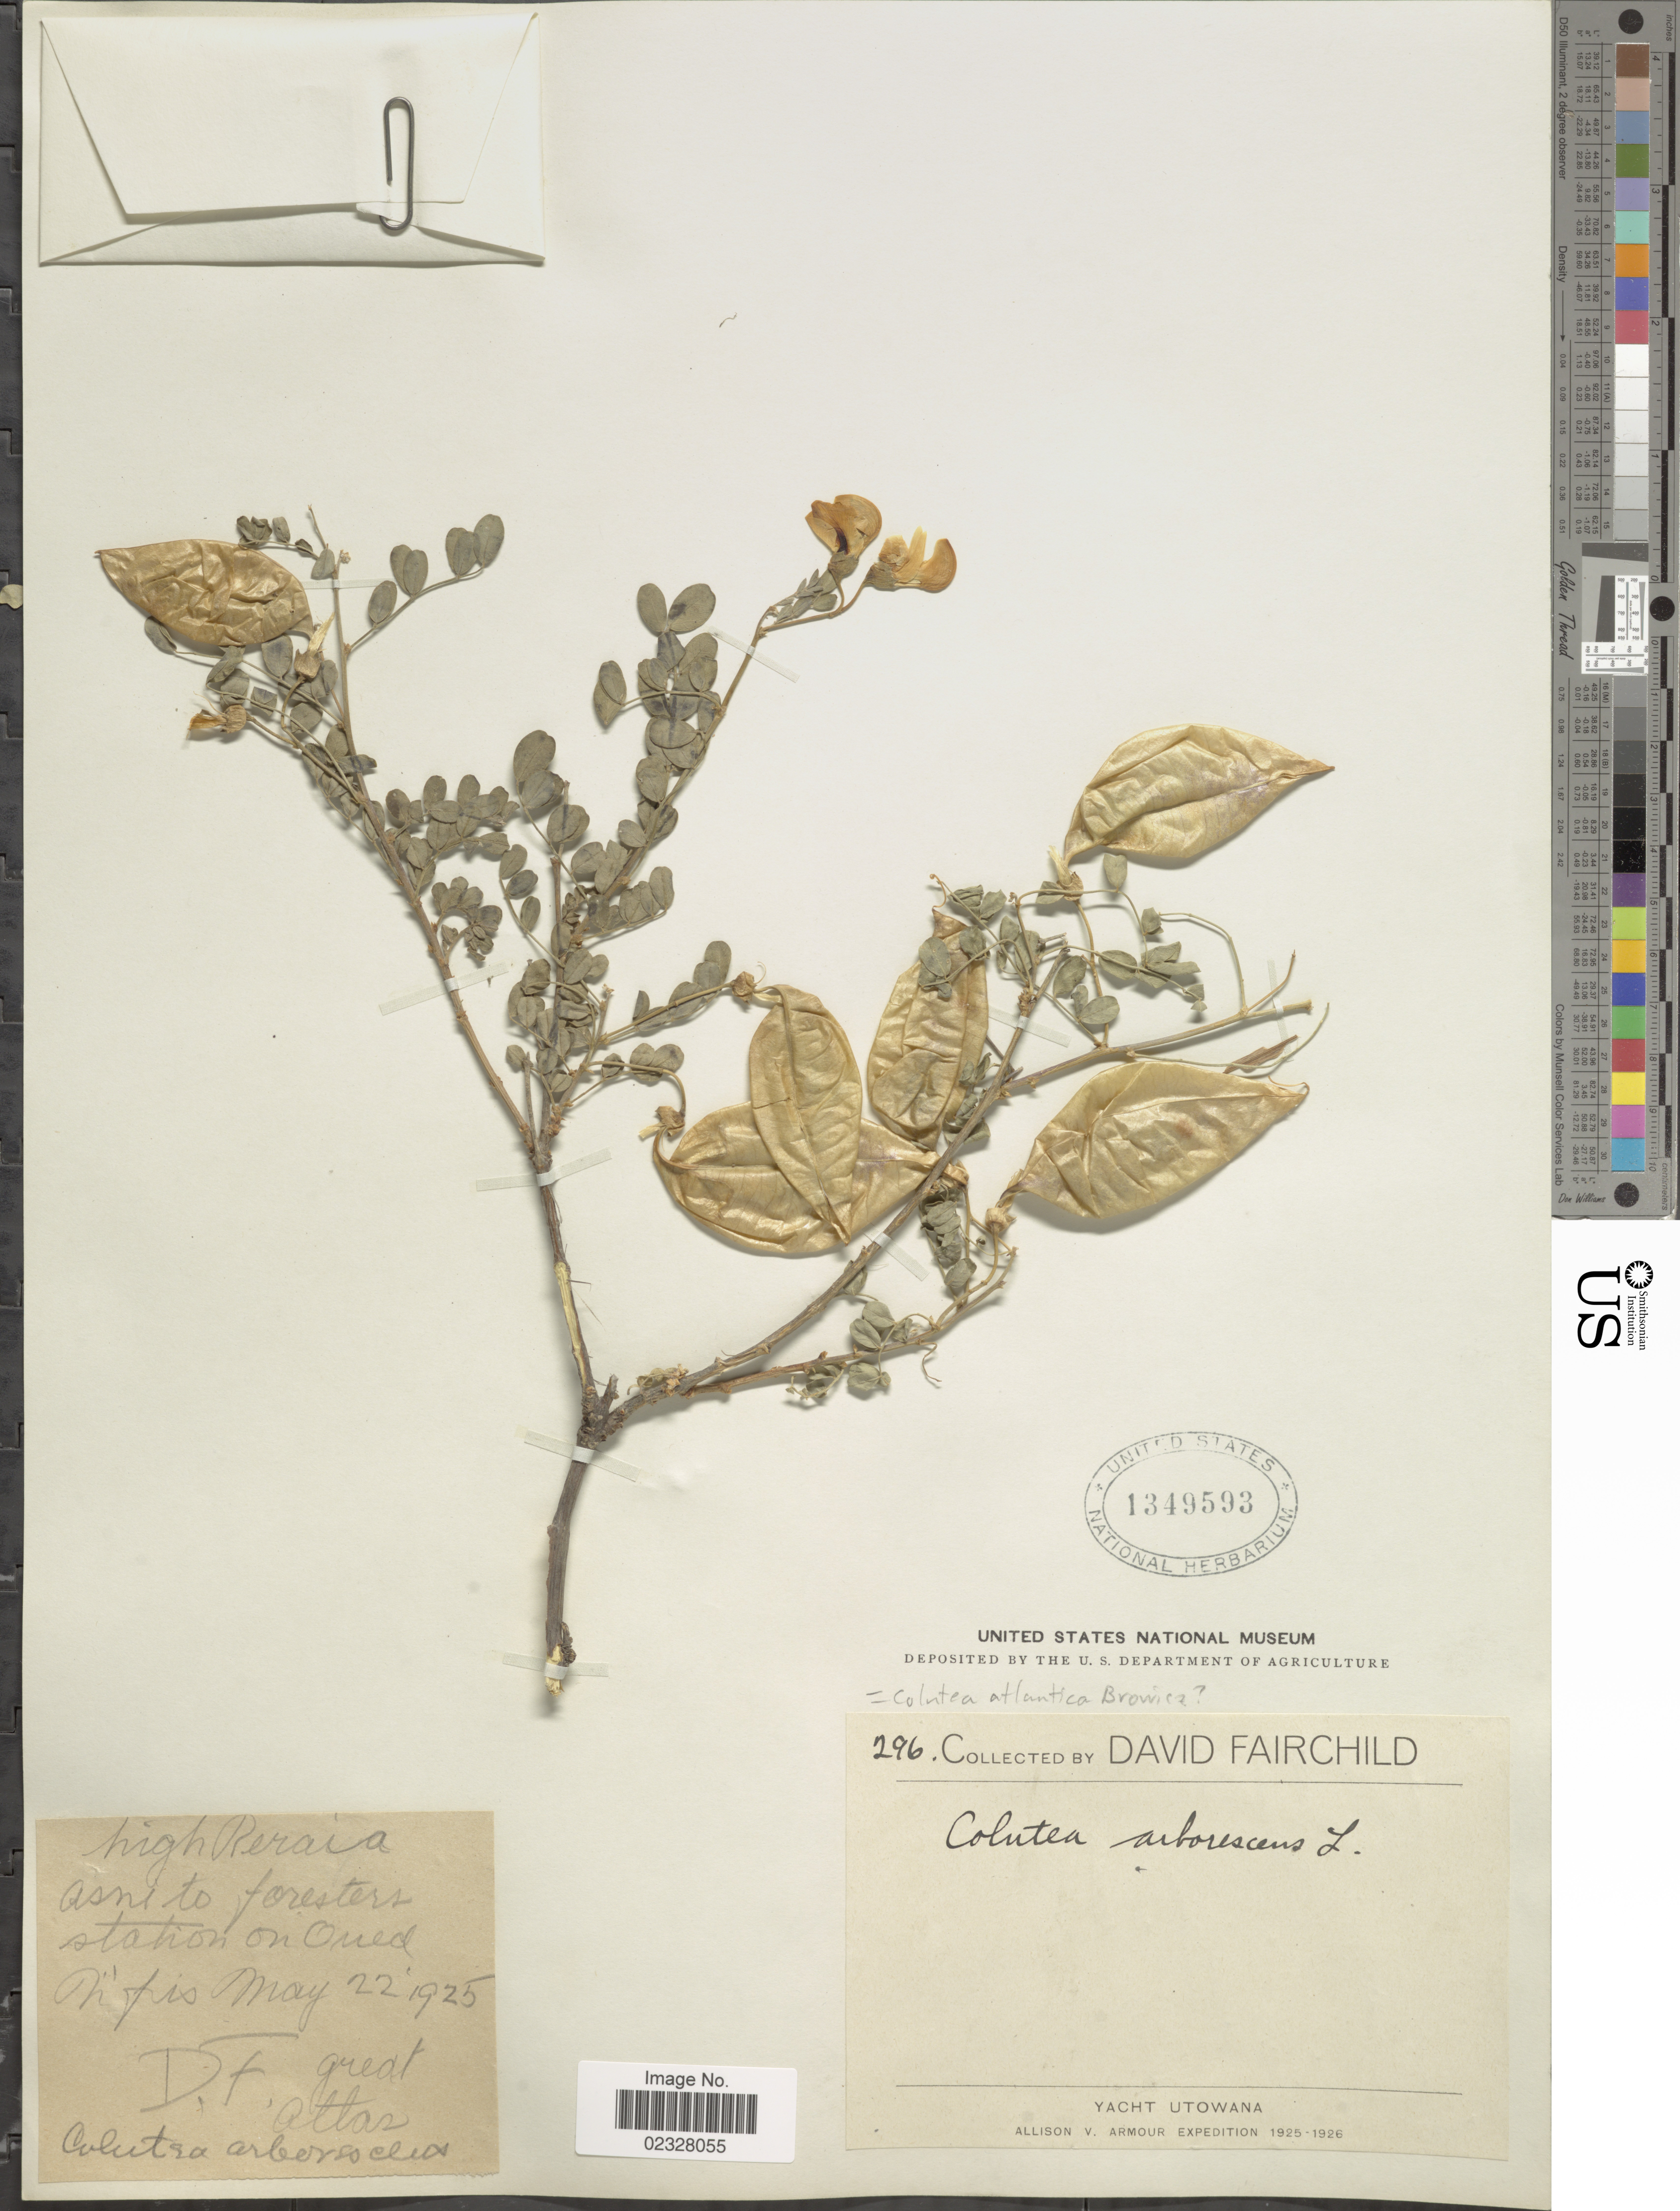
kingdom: Plantae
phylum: Tracheophyta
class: Magnoliopsida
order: Fabales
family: Fabaceae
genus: Colutea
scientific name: Colutea atlantica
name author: Browicz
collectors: D. Fairchild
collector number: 296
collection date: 1925-05-22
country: Morocco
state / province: Marrakech-Tensift-Al Haouz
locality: High Peraïa. Asni to foresters station on Oued N'fis. Great Atlas.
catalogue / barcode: US 1349593